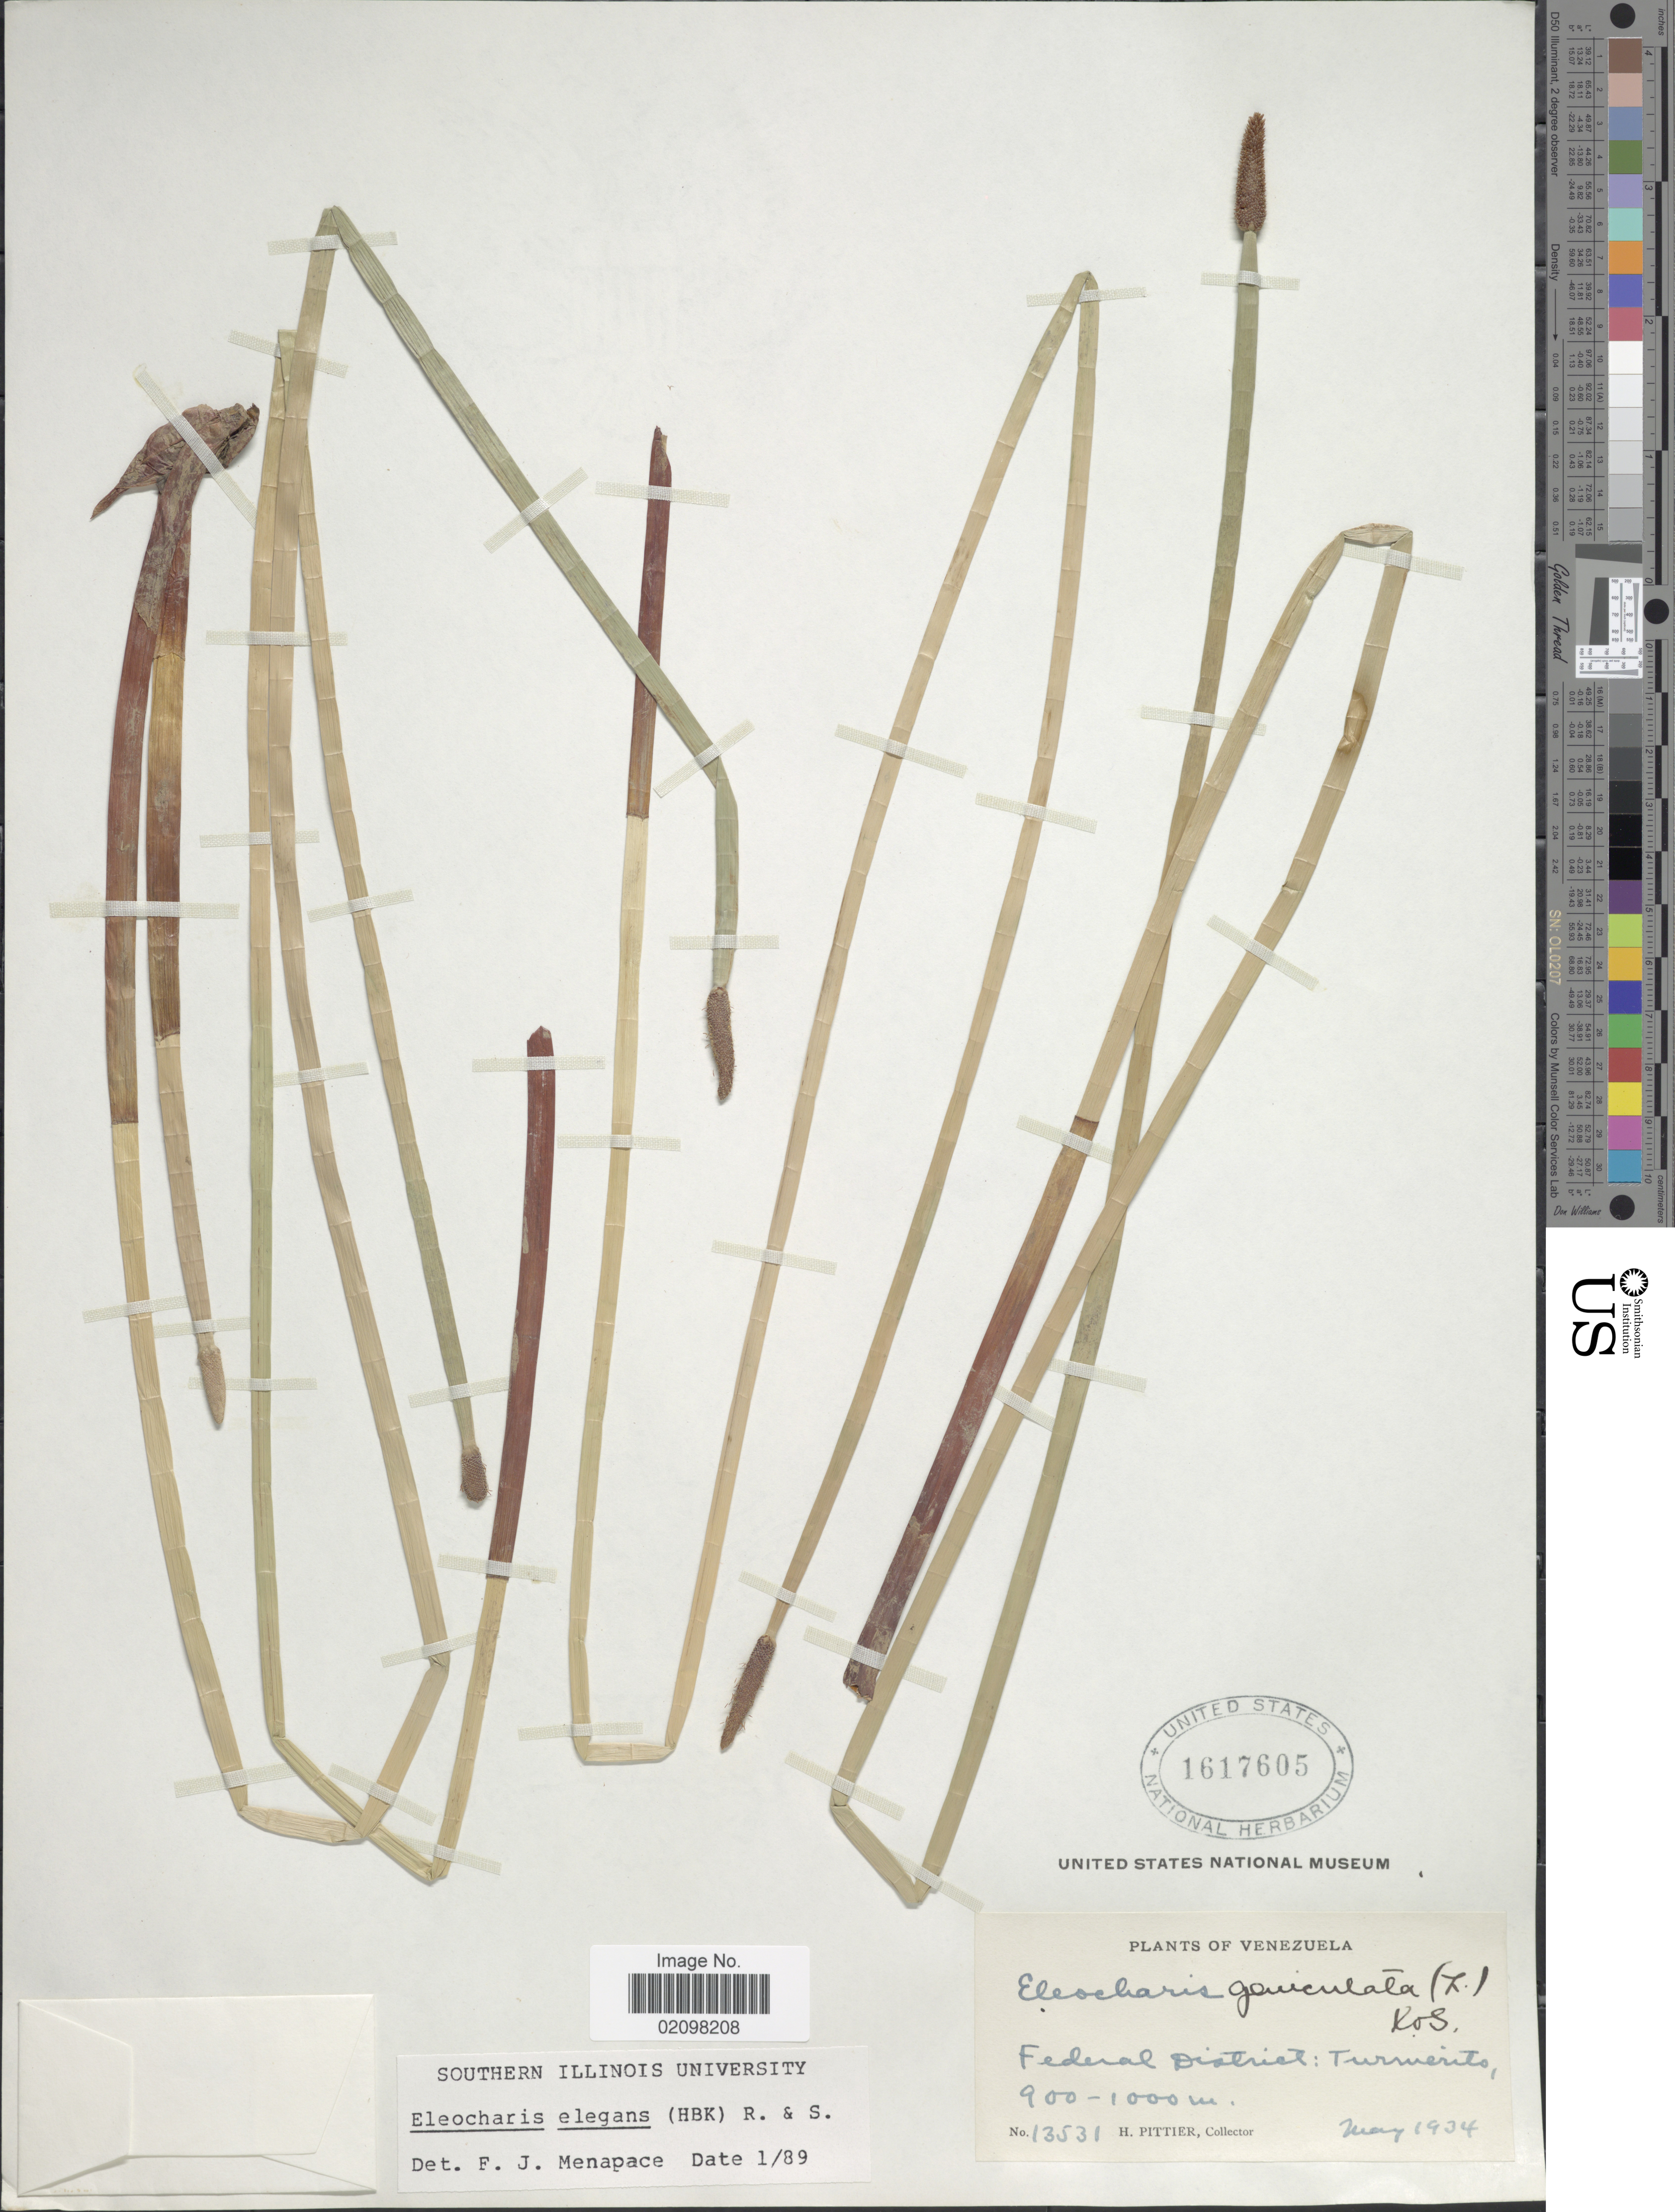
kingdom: Plantae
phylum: Tracheophyta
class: Liliopsida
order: Poales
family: Cyperaceae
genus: Eleocharis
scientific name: Eleocharis elegans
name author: (Kunth) Roem. & Schult.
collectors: H. F. Pittier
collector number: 13531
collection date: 1934-05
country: Venezuela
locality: Federal District: Turmerito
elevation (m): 900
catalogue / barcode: US 1617605